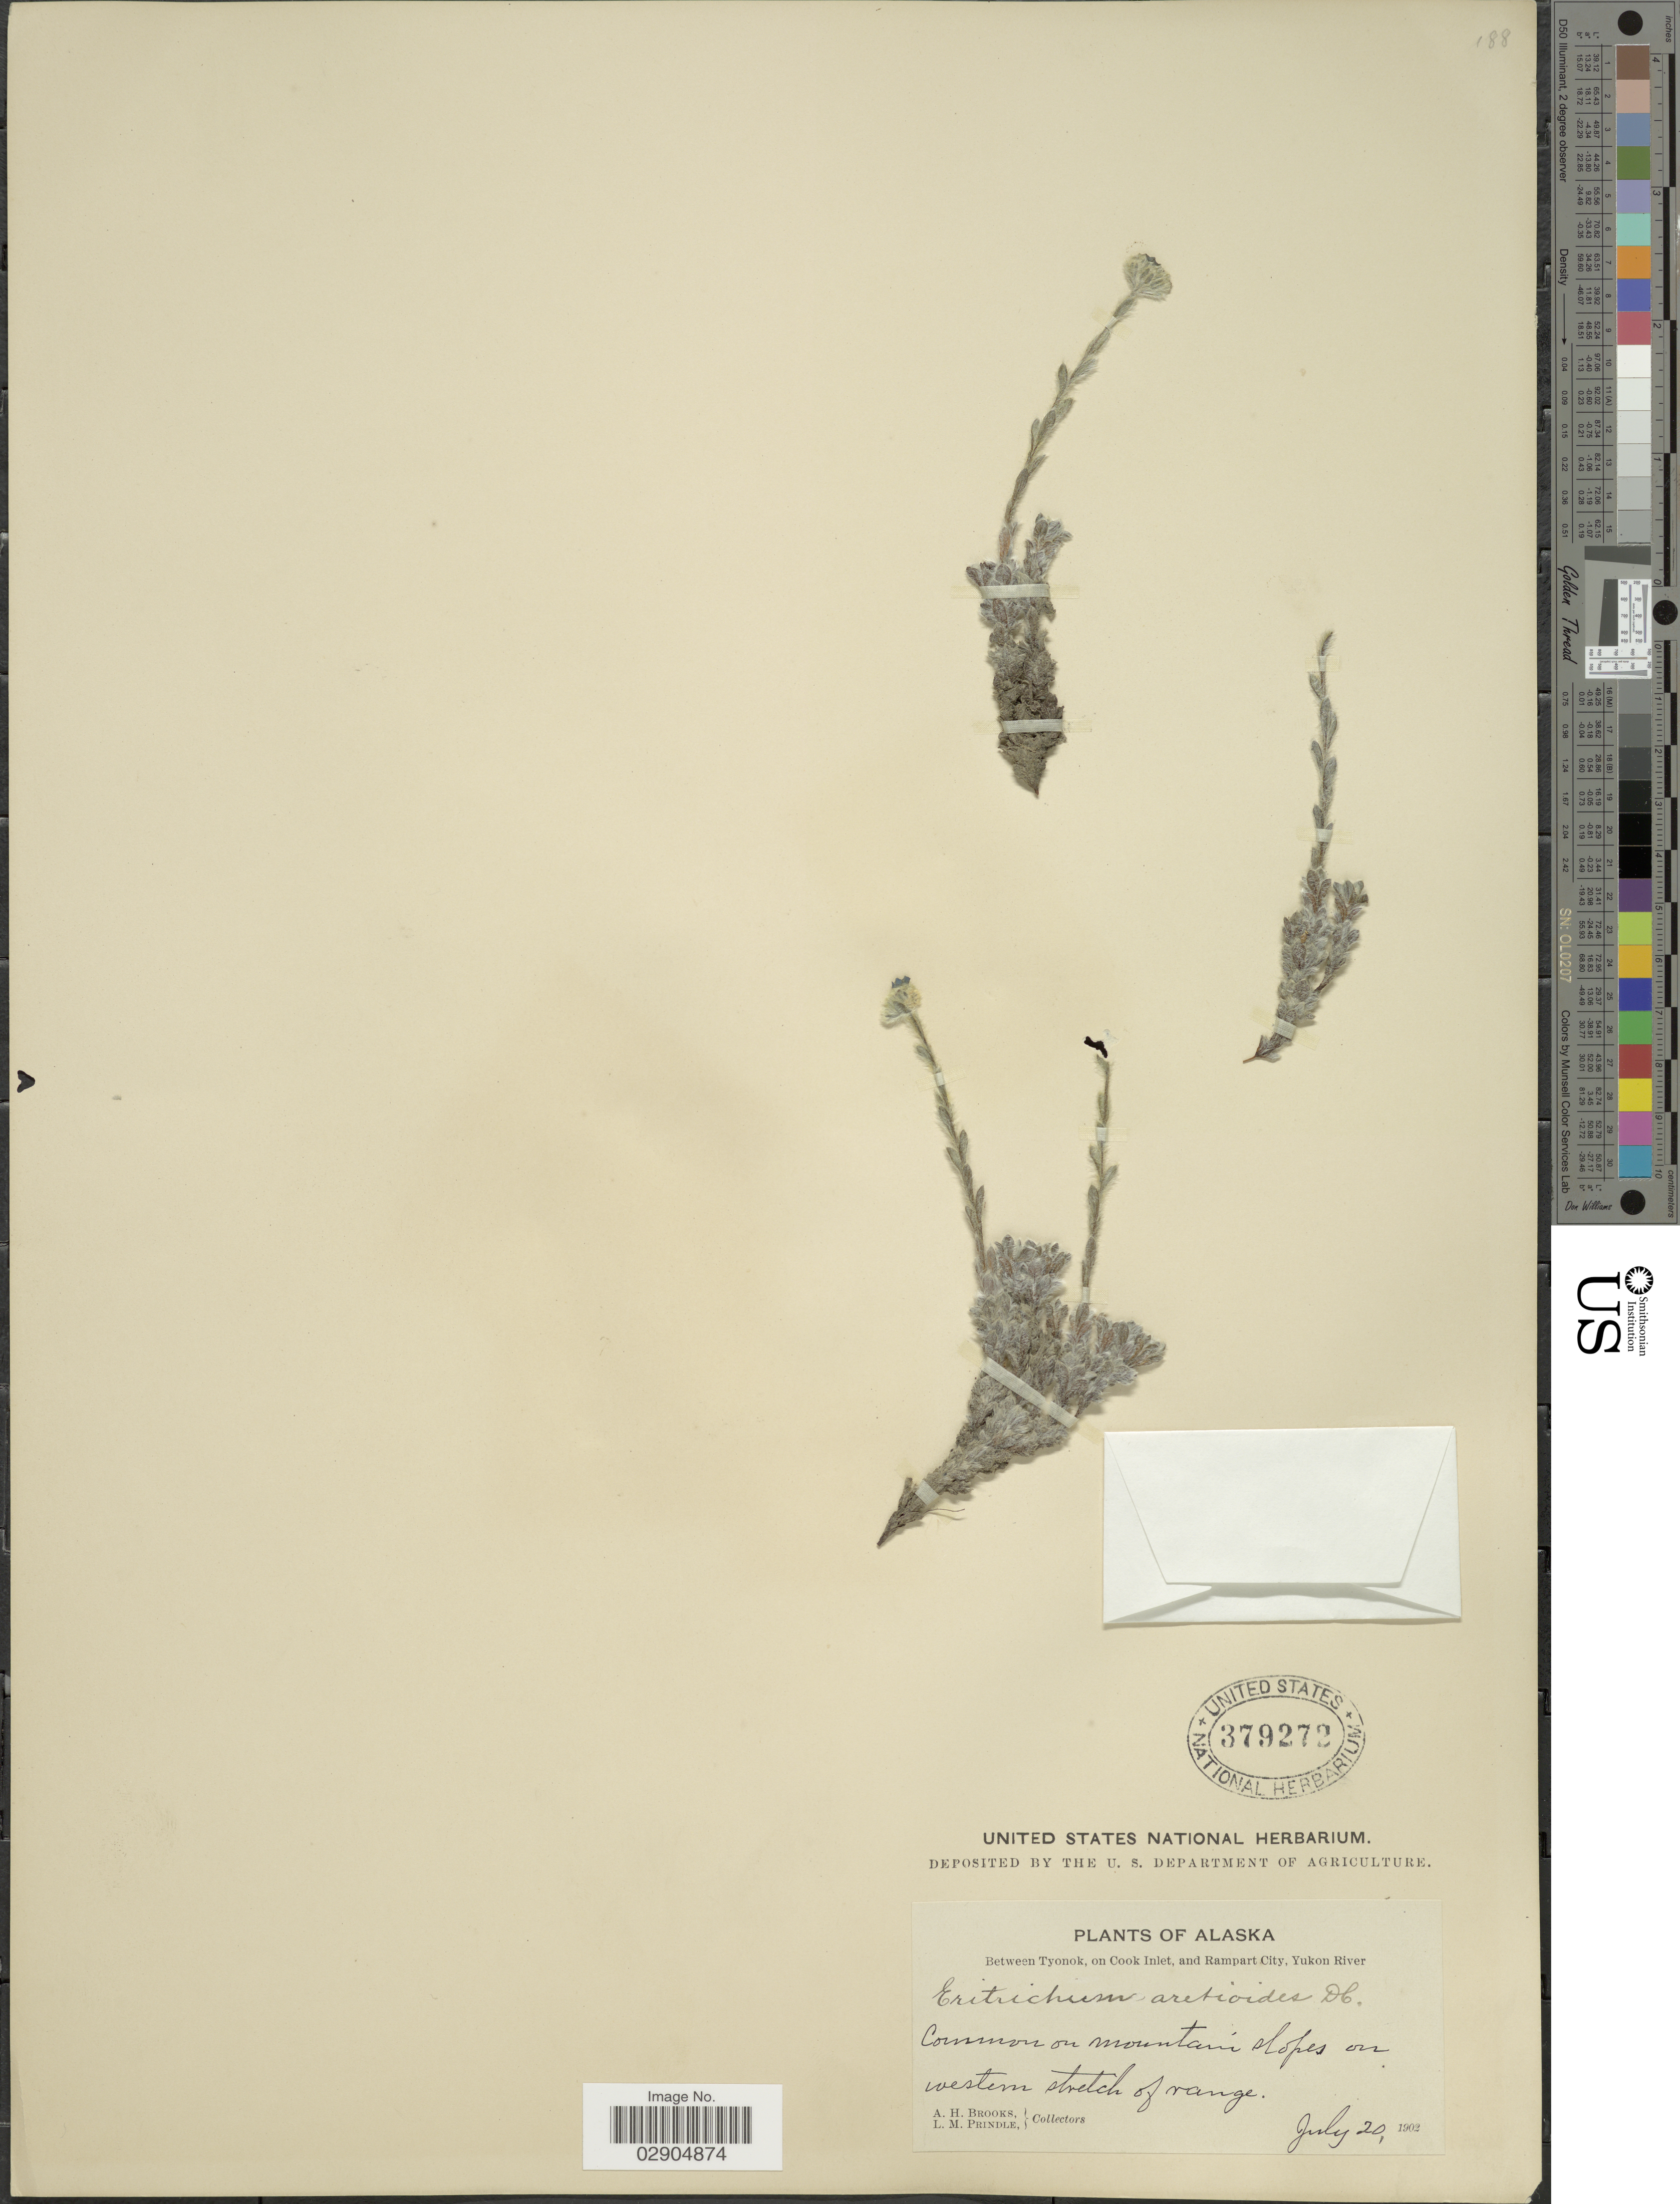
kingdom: Plantae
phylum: Tracheophyta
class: Magnoliopsida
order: Boraginales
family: Boraginaceae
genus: Eritrichium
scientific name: Eritrichium aretioides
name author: (Cham.) DC.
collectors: A. Brooks & L. Prindle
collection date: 1902-07-20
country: United States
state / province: Alaska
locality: Common mountain slopes on western stretch of range, Between Tyonok, on Cook Inlet, and Rampart City, Yukon River.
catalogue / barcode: US 379272